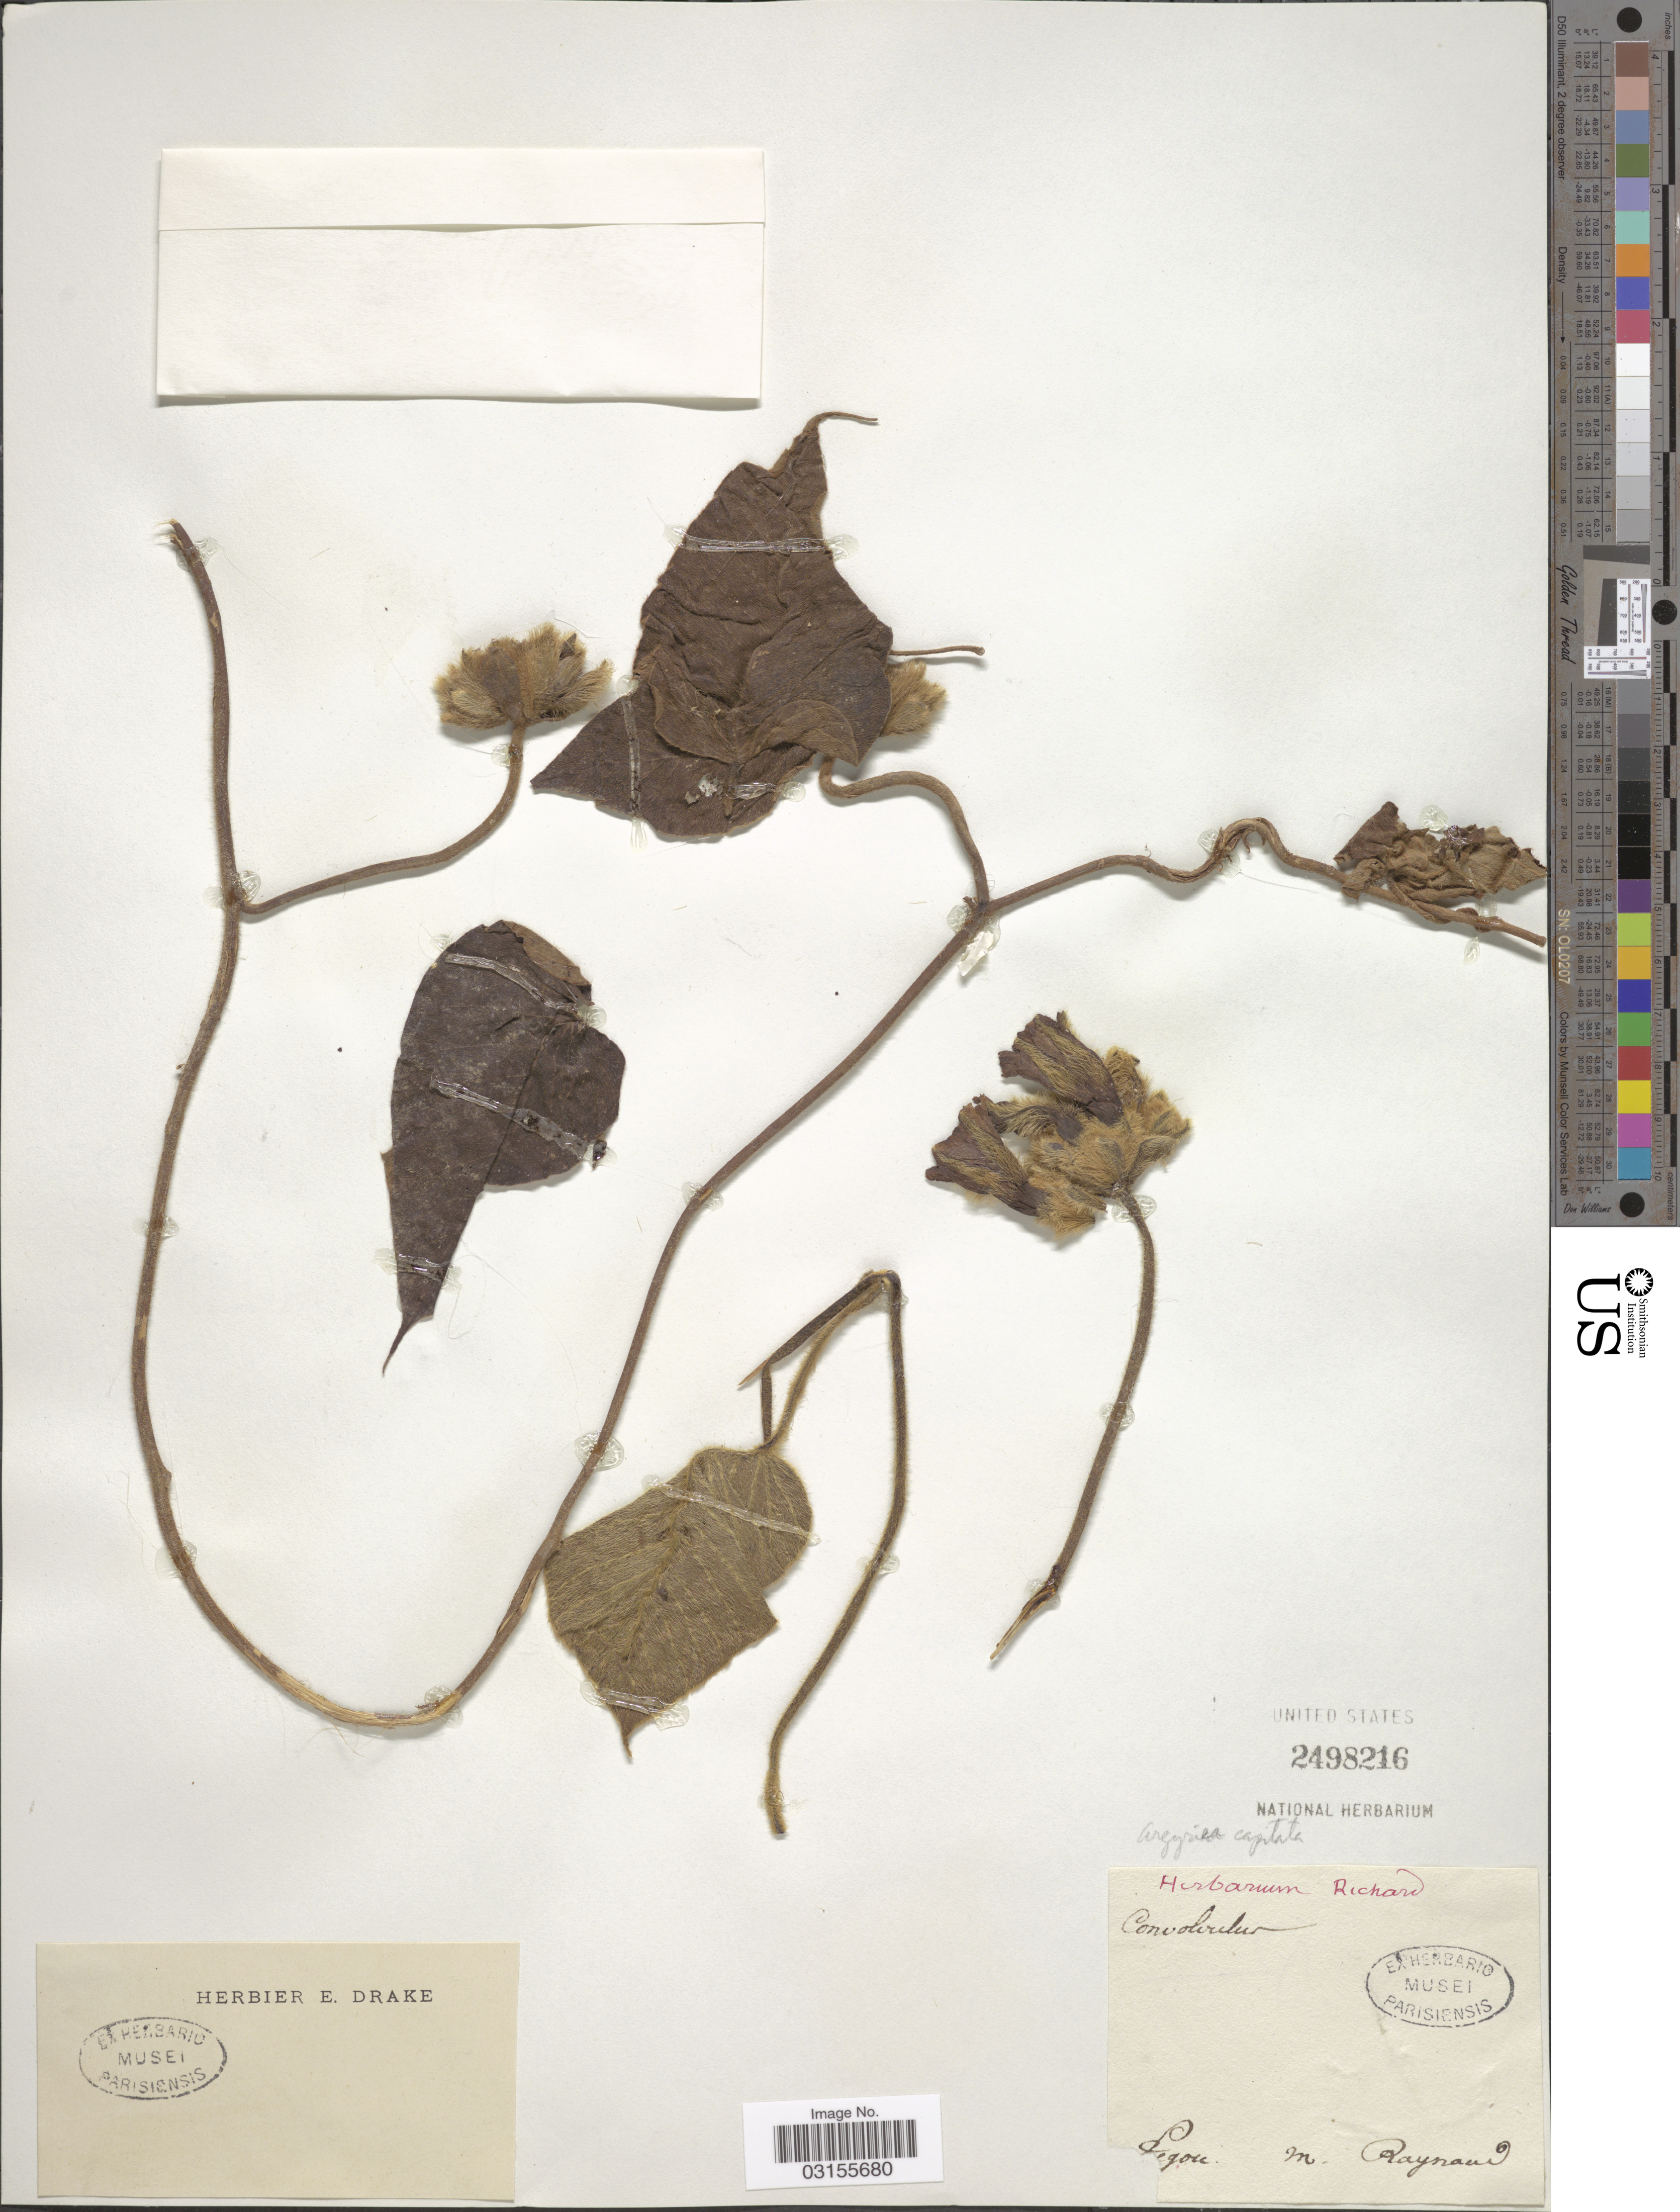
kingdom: Plantae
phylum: Tracheophyta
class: Magnoliopsida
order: Solanales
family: Convolvulaceae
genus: Argyreia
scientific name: Argyreia capitata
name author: (Vahl) Choisy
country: Mali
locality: Segou.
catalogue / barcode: US 2498216